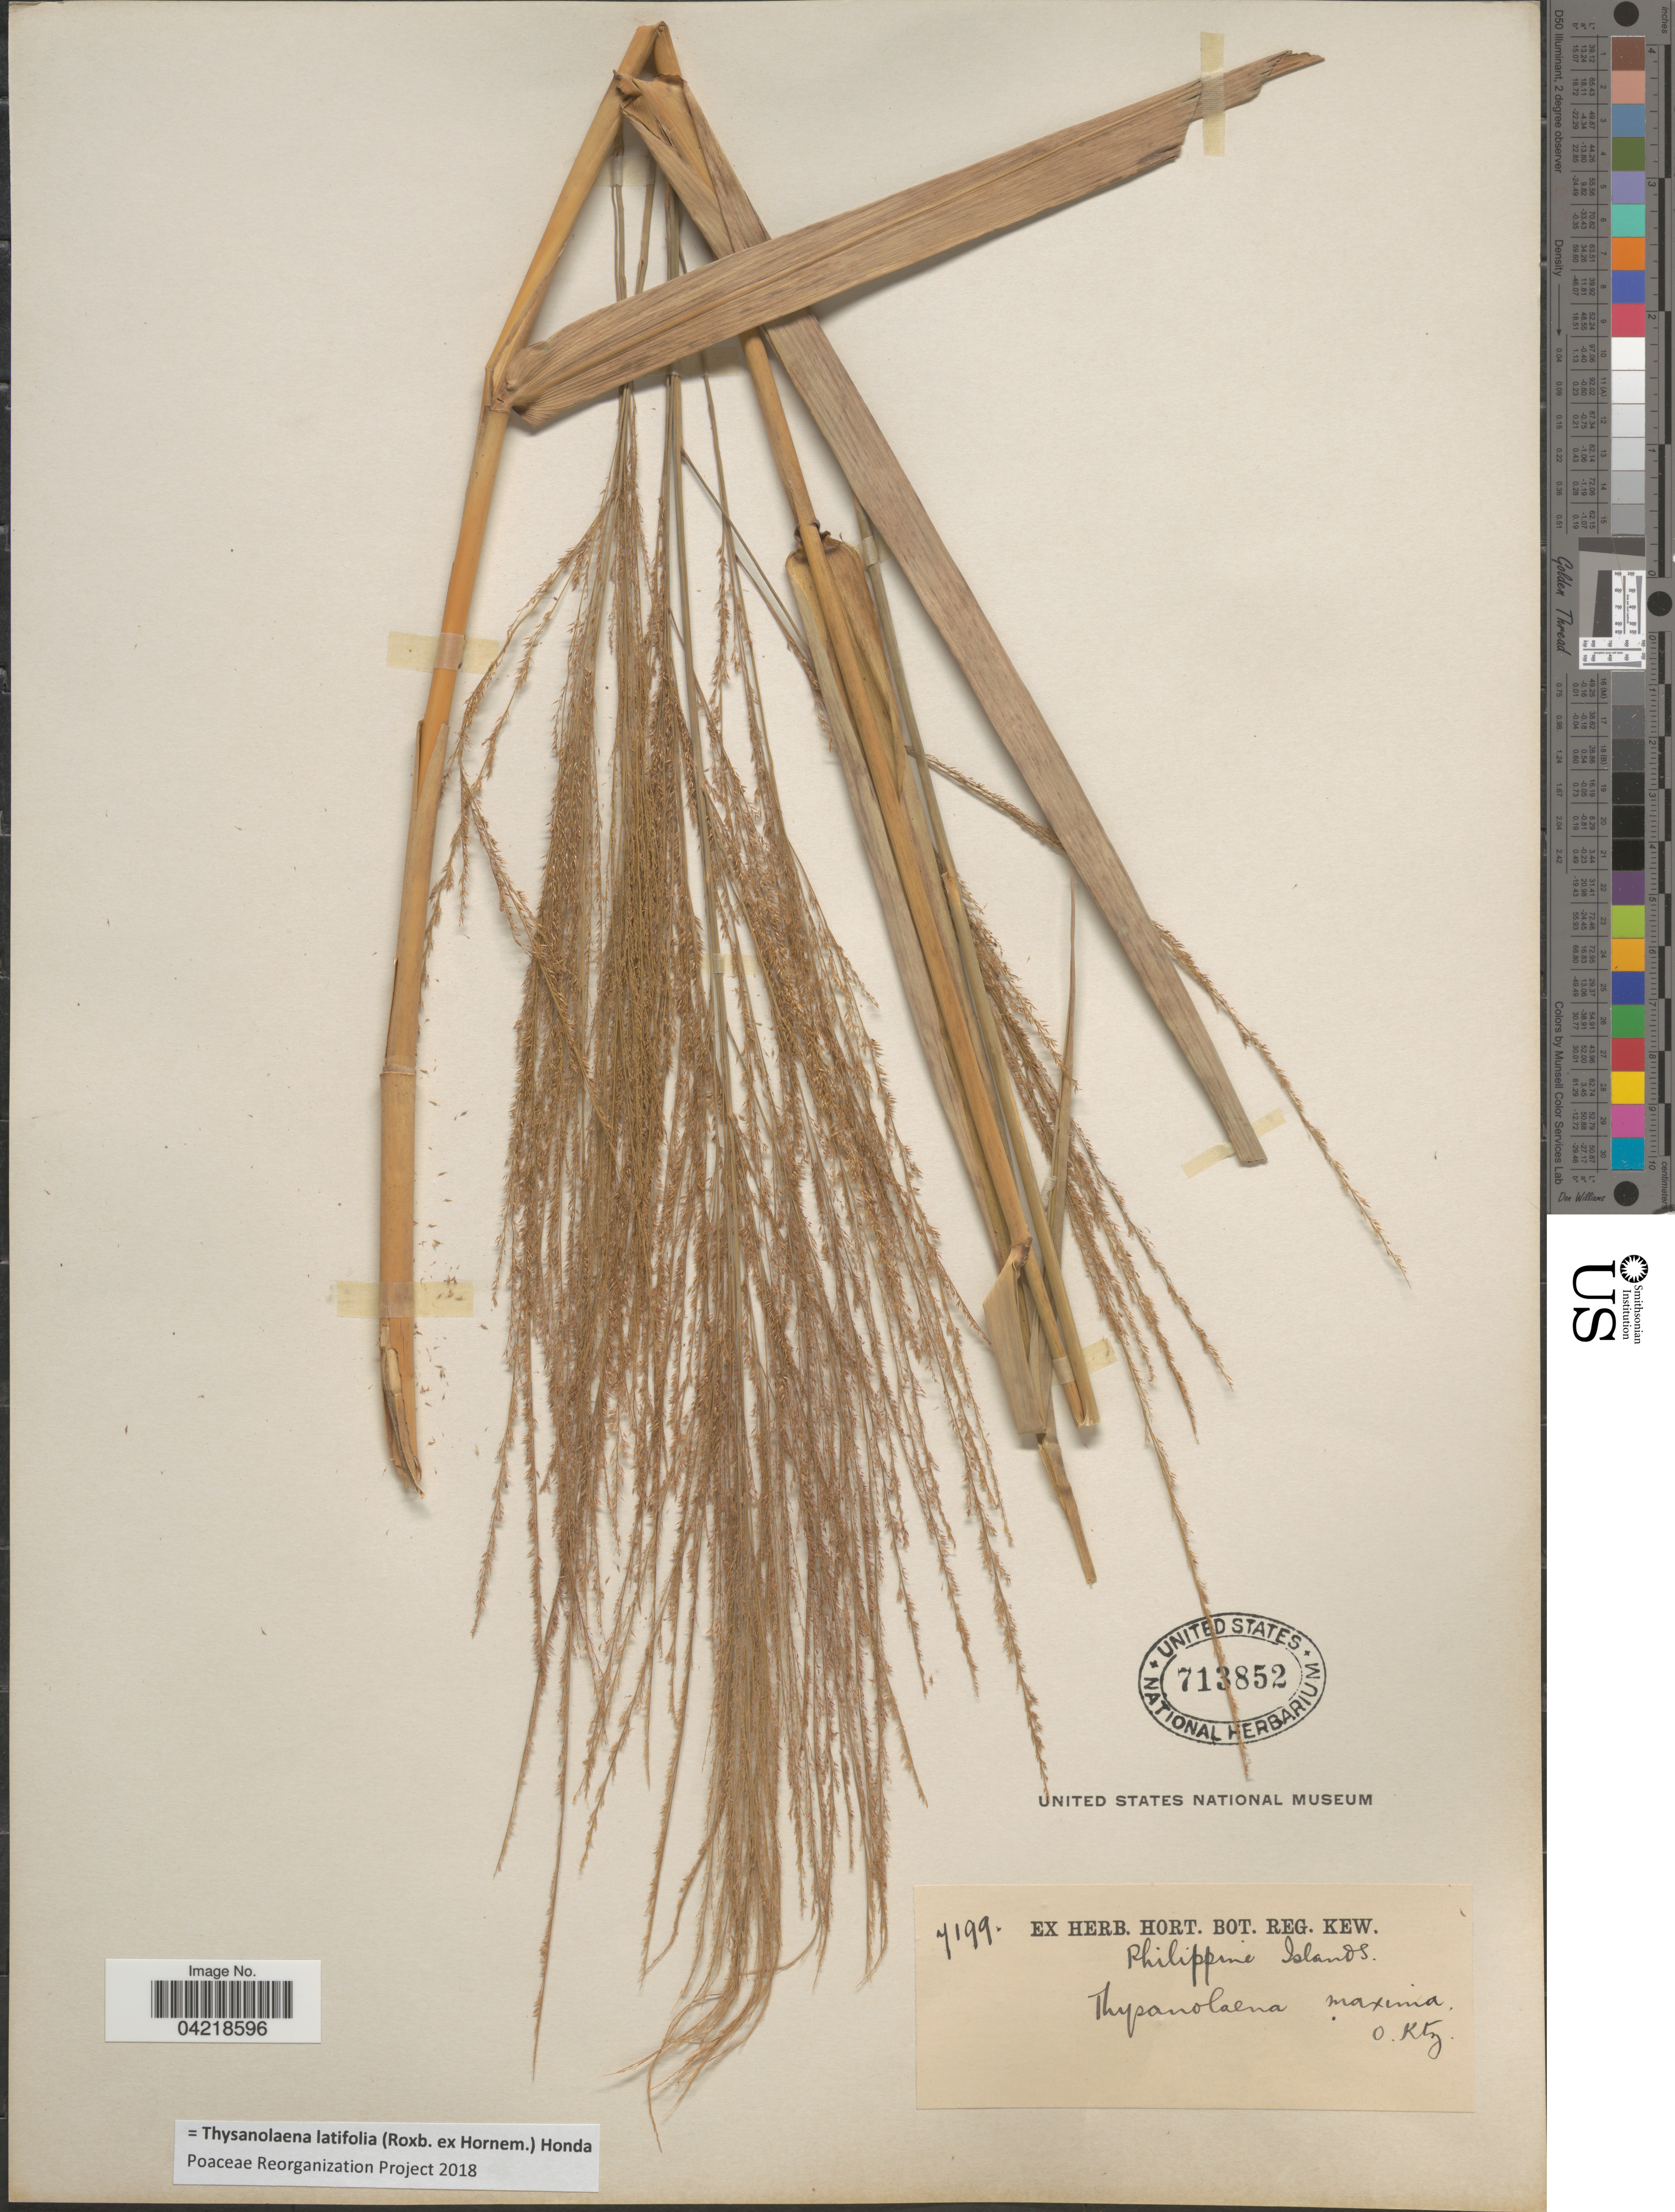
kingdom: Plantae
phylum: Tracheophyta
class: Liliopsida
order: Poales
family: Poaceae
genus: Thysanolaena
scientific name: Thysanolaena latifolia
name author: (Roxb. ex Hornem.) Honda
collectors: O. Ktz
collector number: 7199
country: Philippines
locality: Philippine Islands.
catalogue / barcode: US 713852